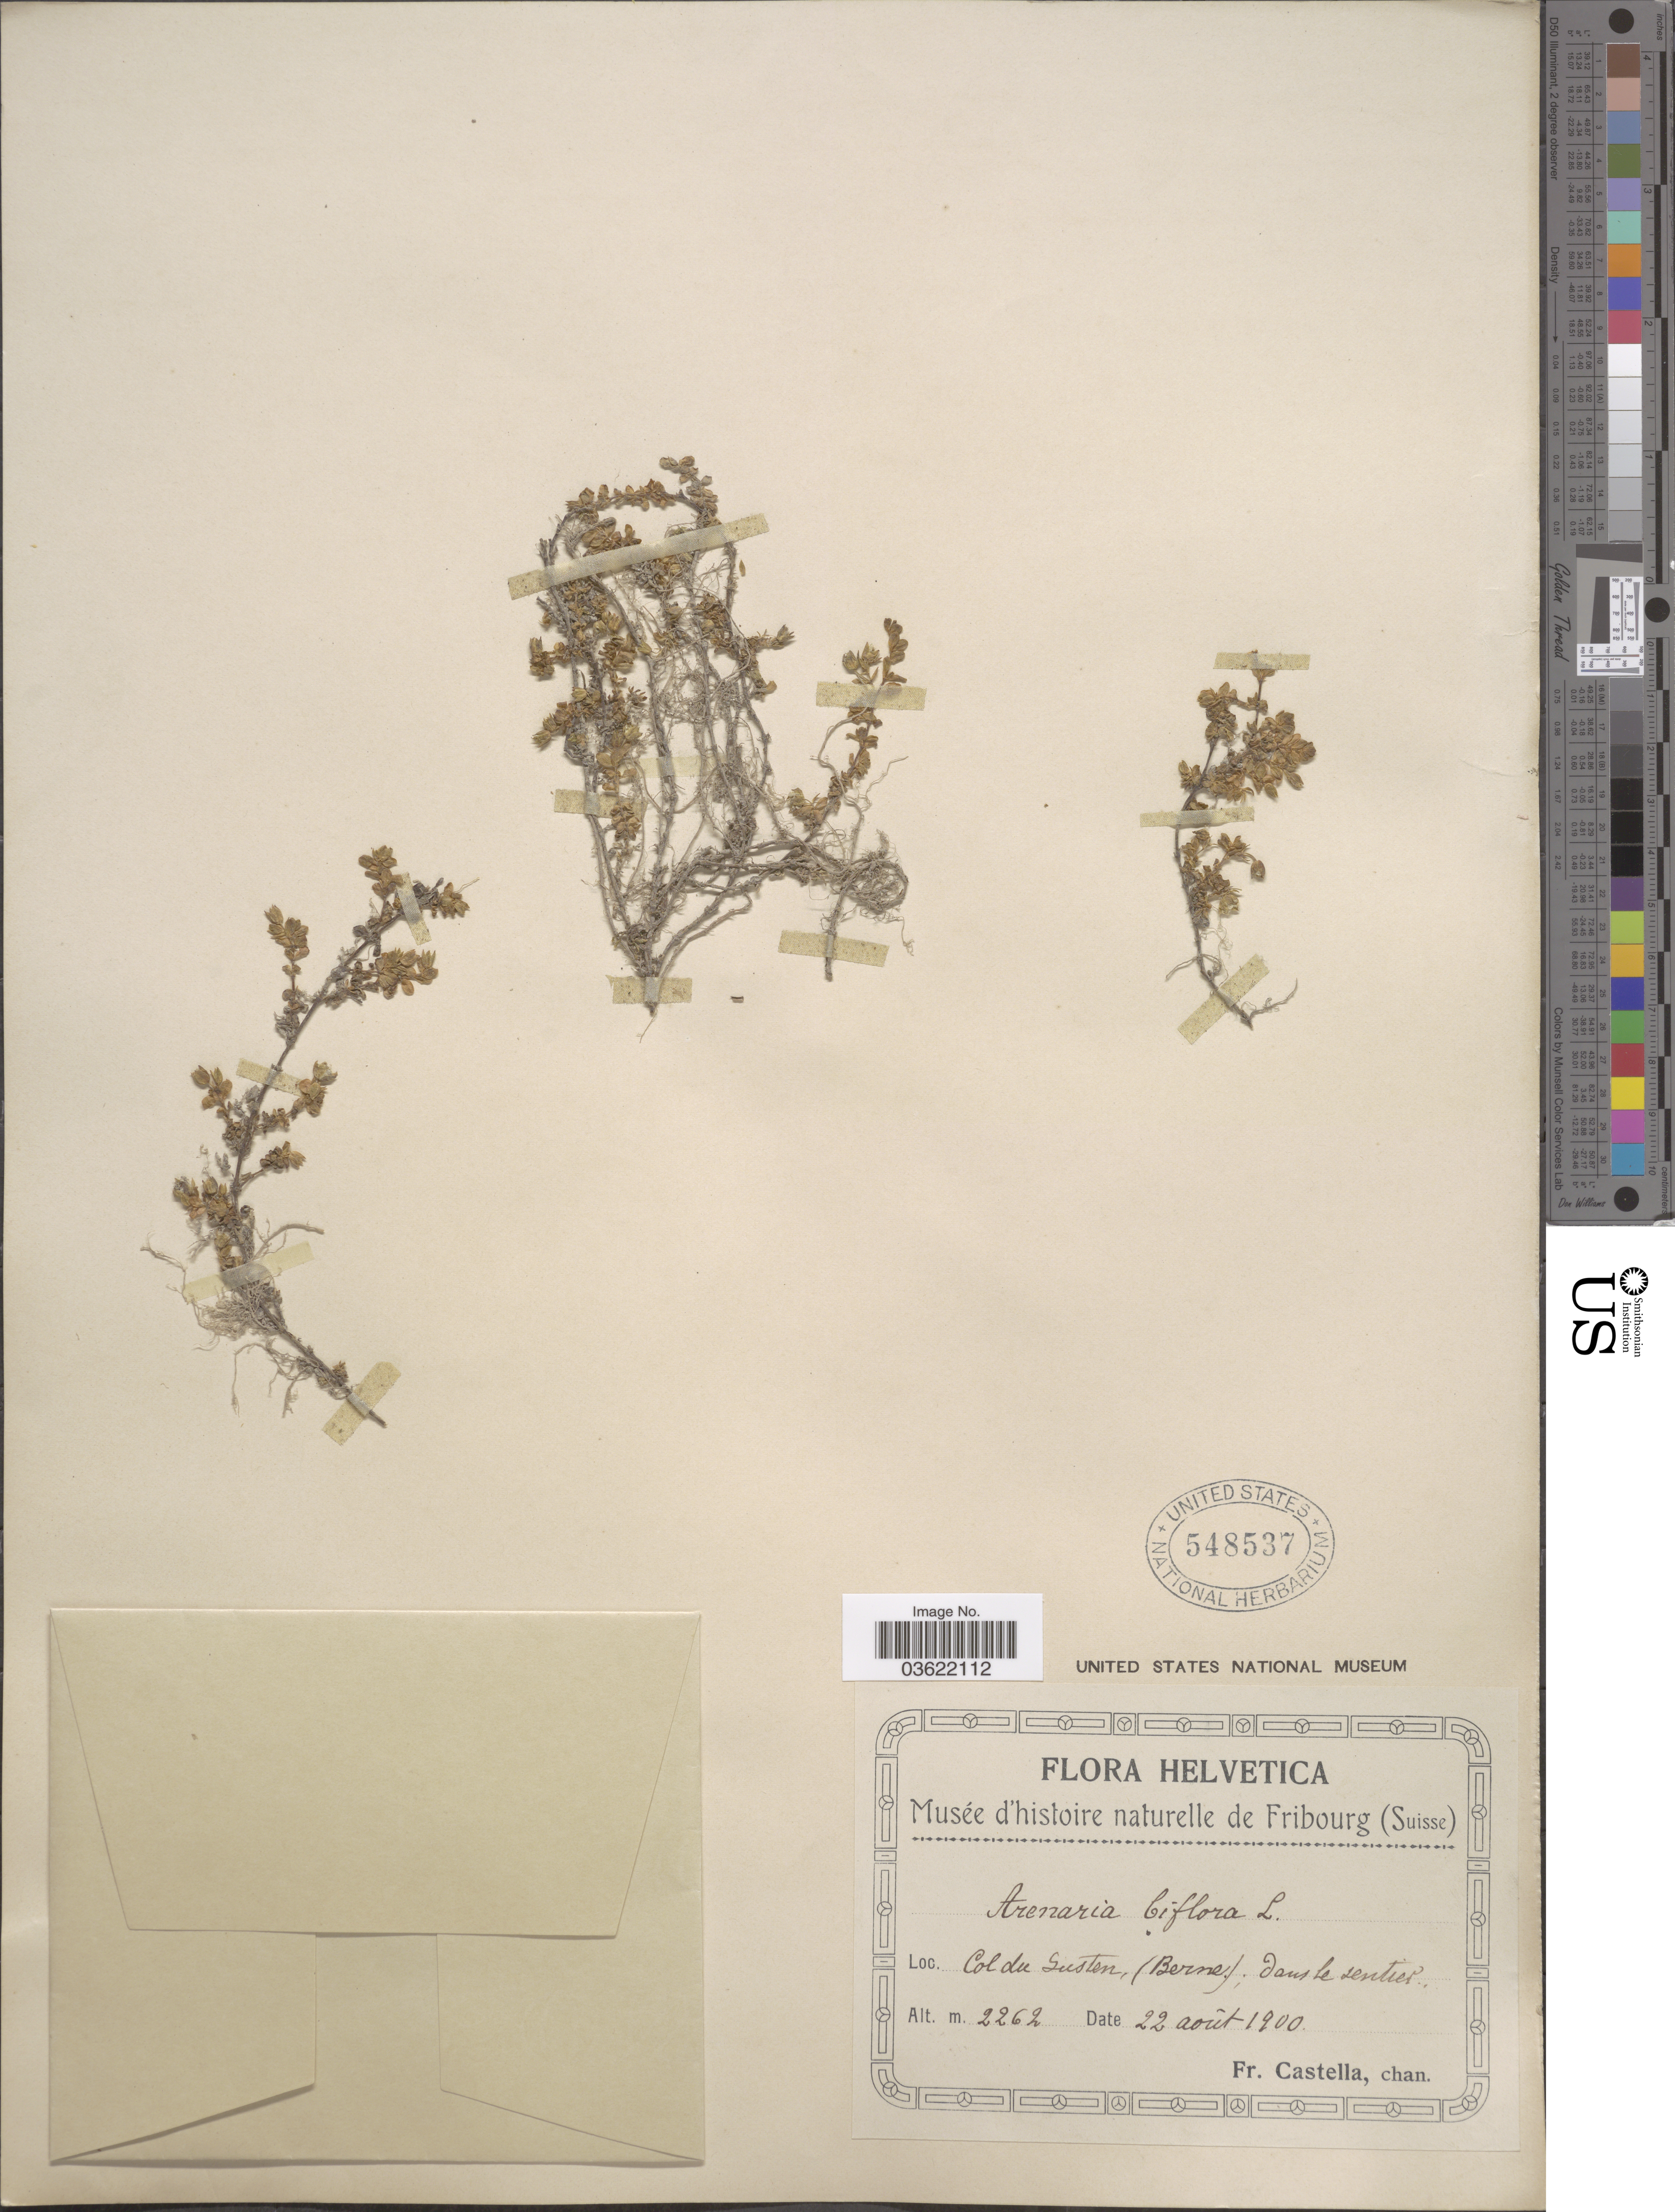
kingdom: Plantae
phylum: Tracheophyta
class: Magnoliopsida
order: Caryophyllales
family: Caryophyllaceae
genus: Arenaria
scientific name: Arenaria biflora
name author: L.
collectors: Fr. Castella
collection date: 1900-08-22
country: Switzerland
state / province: Bern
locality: Helvetica. Col du Susten, (Berne); dans le sentier.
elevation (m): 2262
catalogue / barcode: US 548537